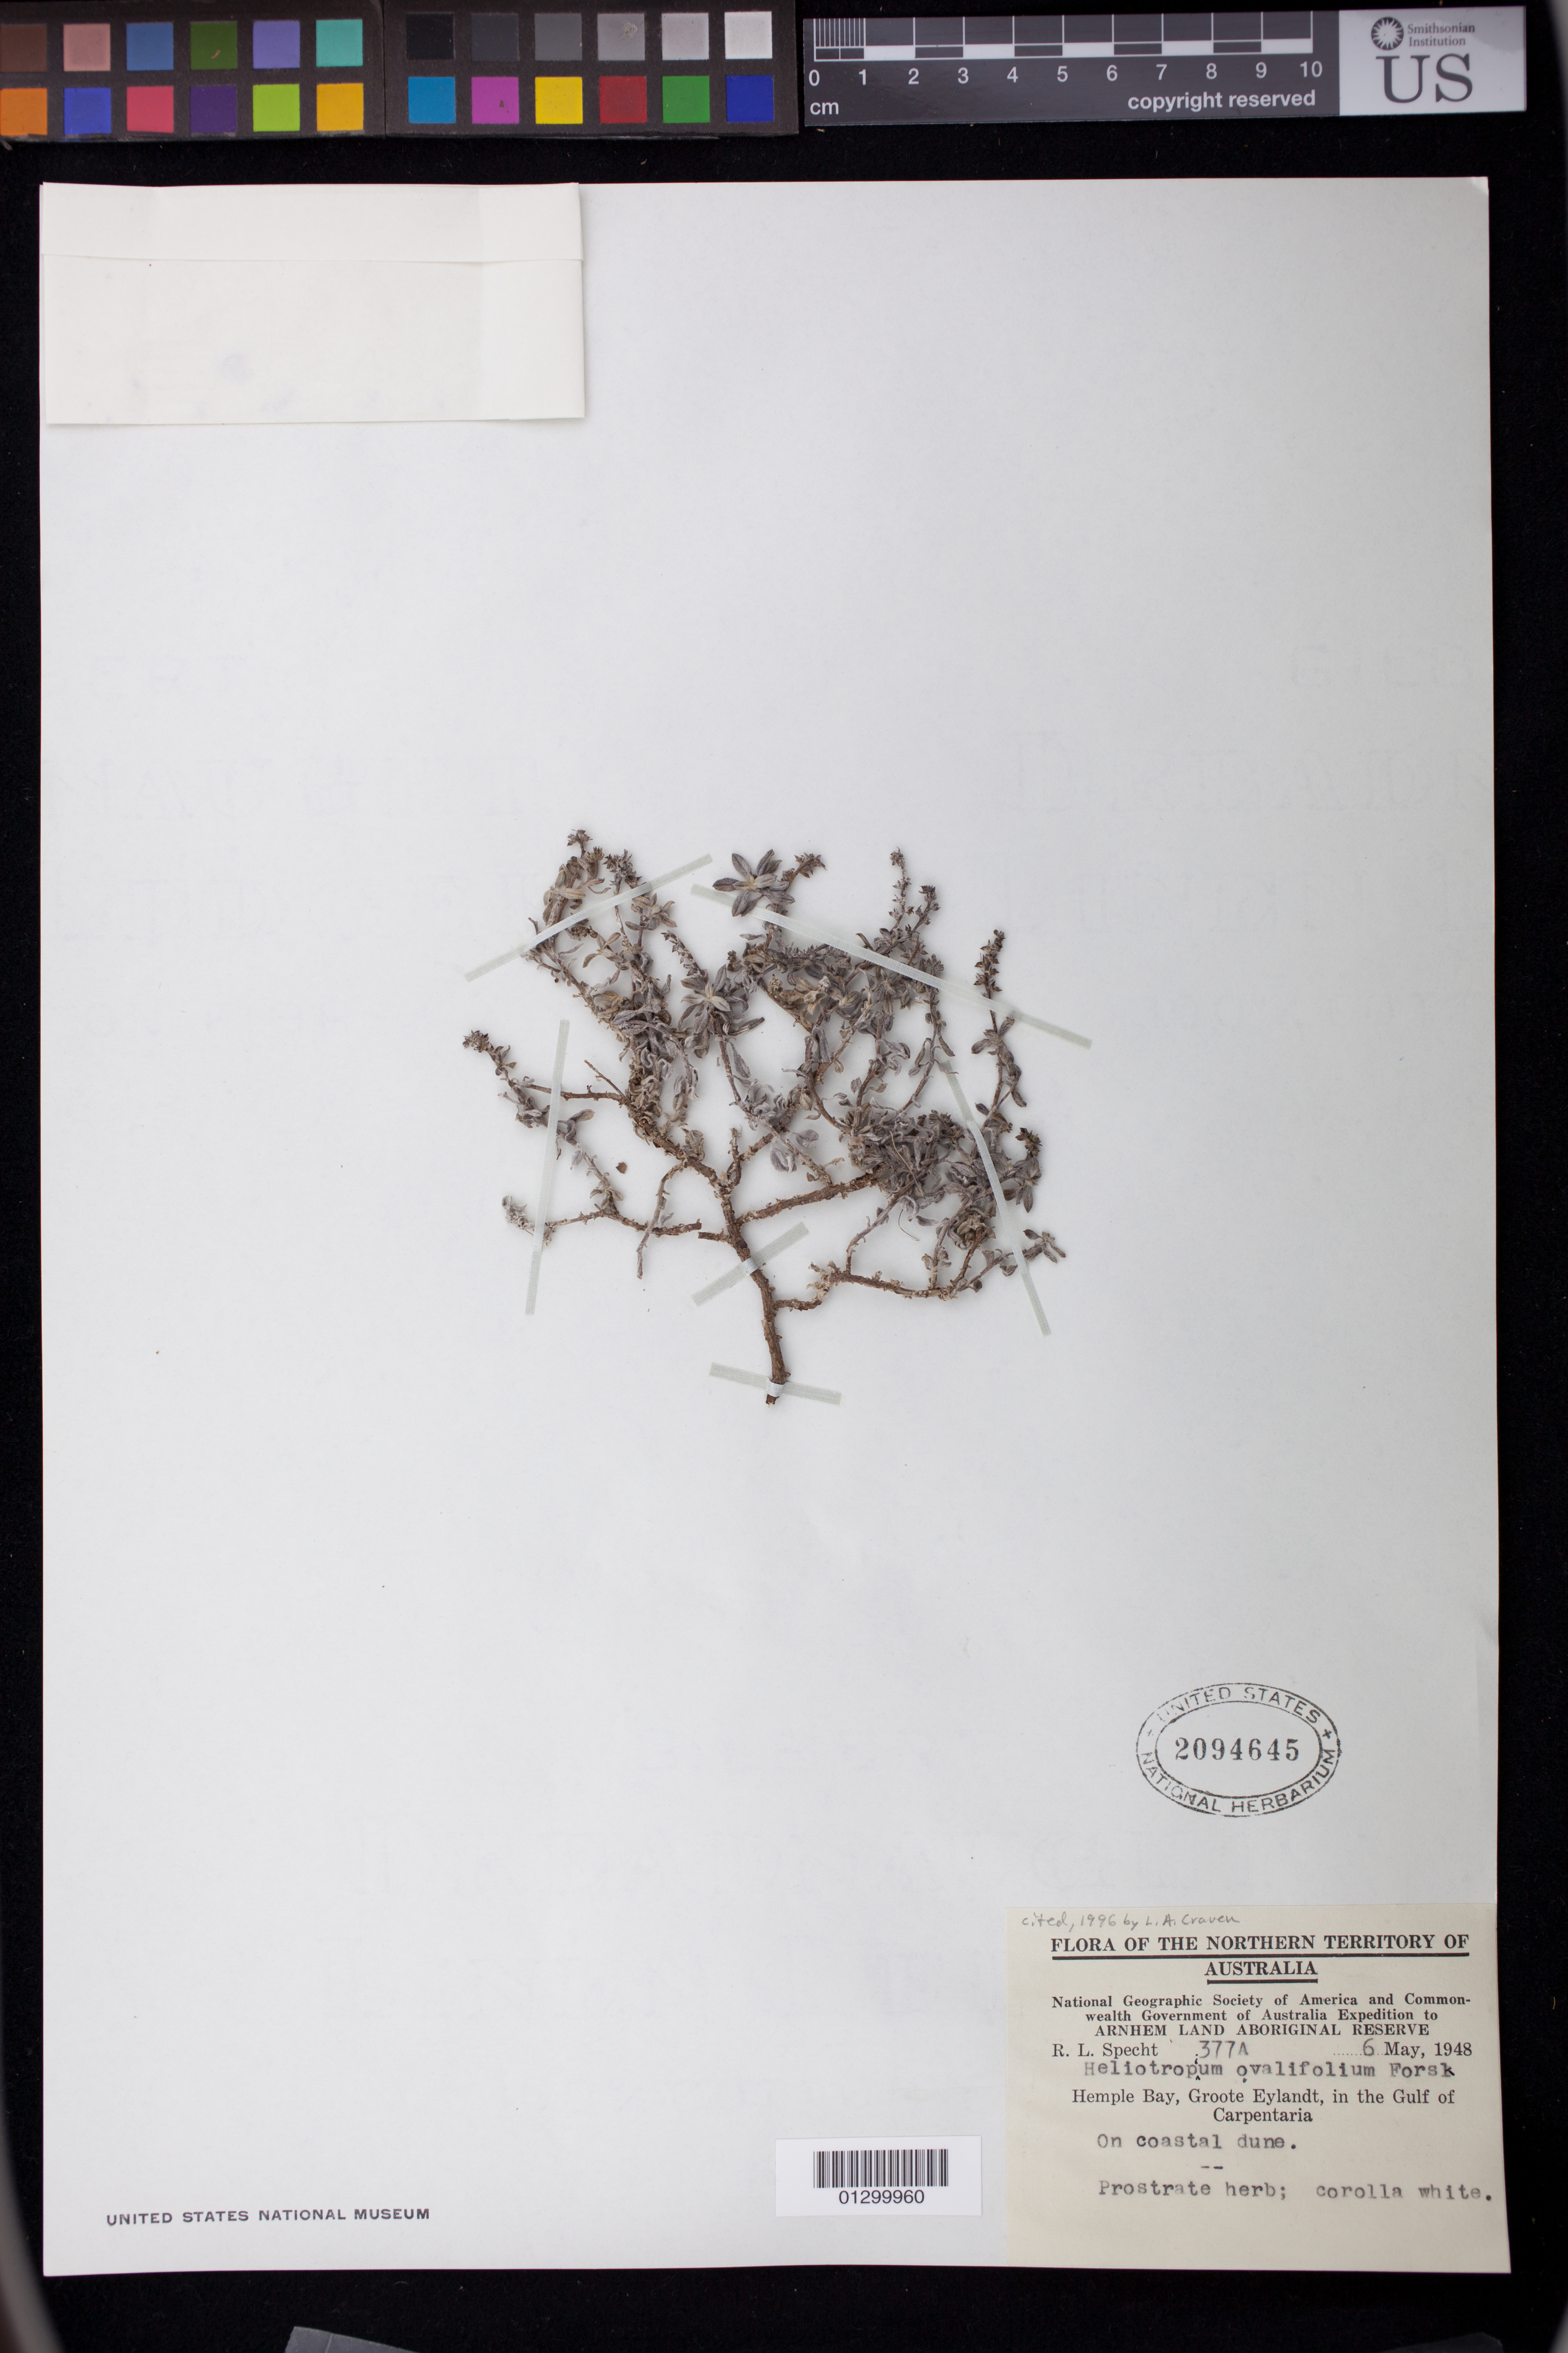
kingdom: Plantae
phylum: Tracheophyta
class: Magnoliopsida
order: Boraginales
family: Heliotropiaceae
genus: Heliotropium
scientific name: Heliotropium ovalifolium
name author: Forssk.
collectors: R. L. Specht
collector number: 377A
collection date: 1948-05-06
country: Australia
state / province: Northern Territory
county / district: East Arnhem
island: Groote Eylandt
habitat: On coastal dune.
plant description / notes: Prostrate herb; corolla white.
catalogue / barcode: US 2094645